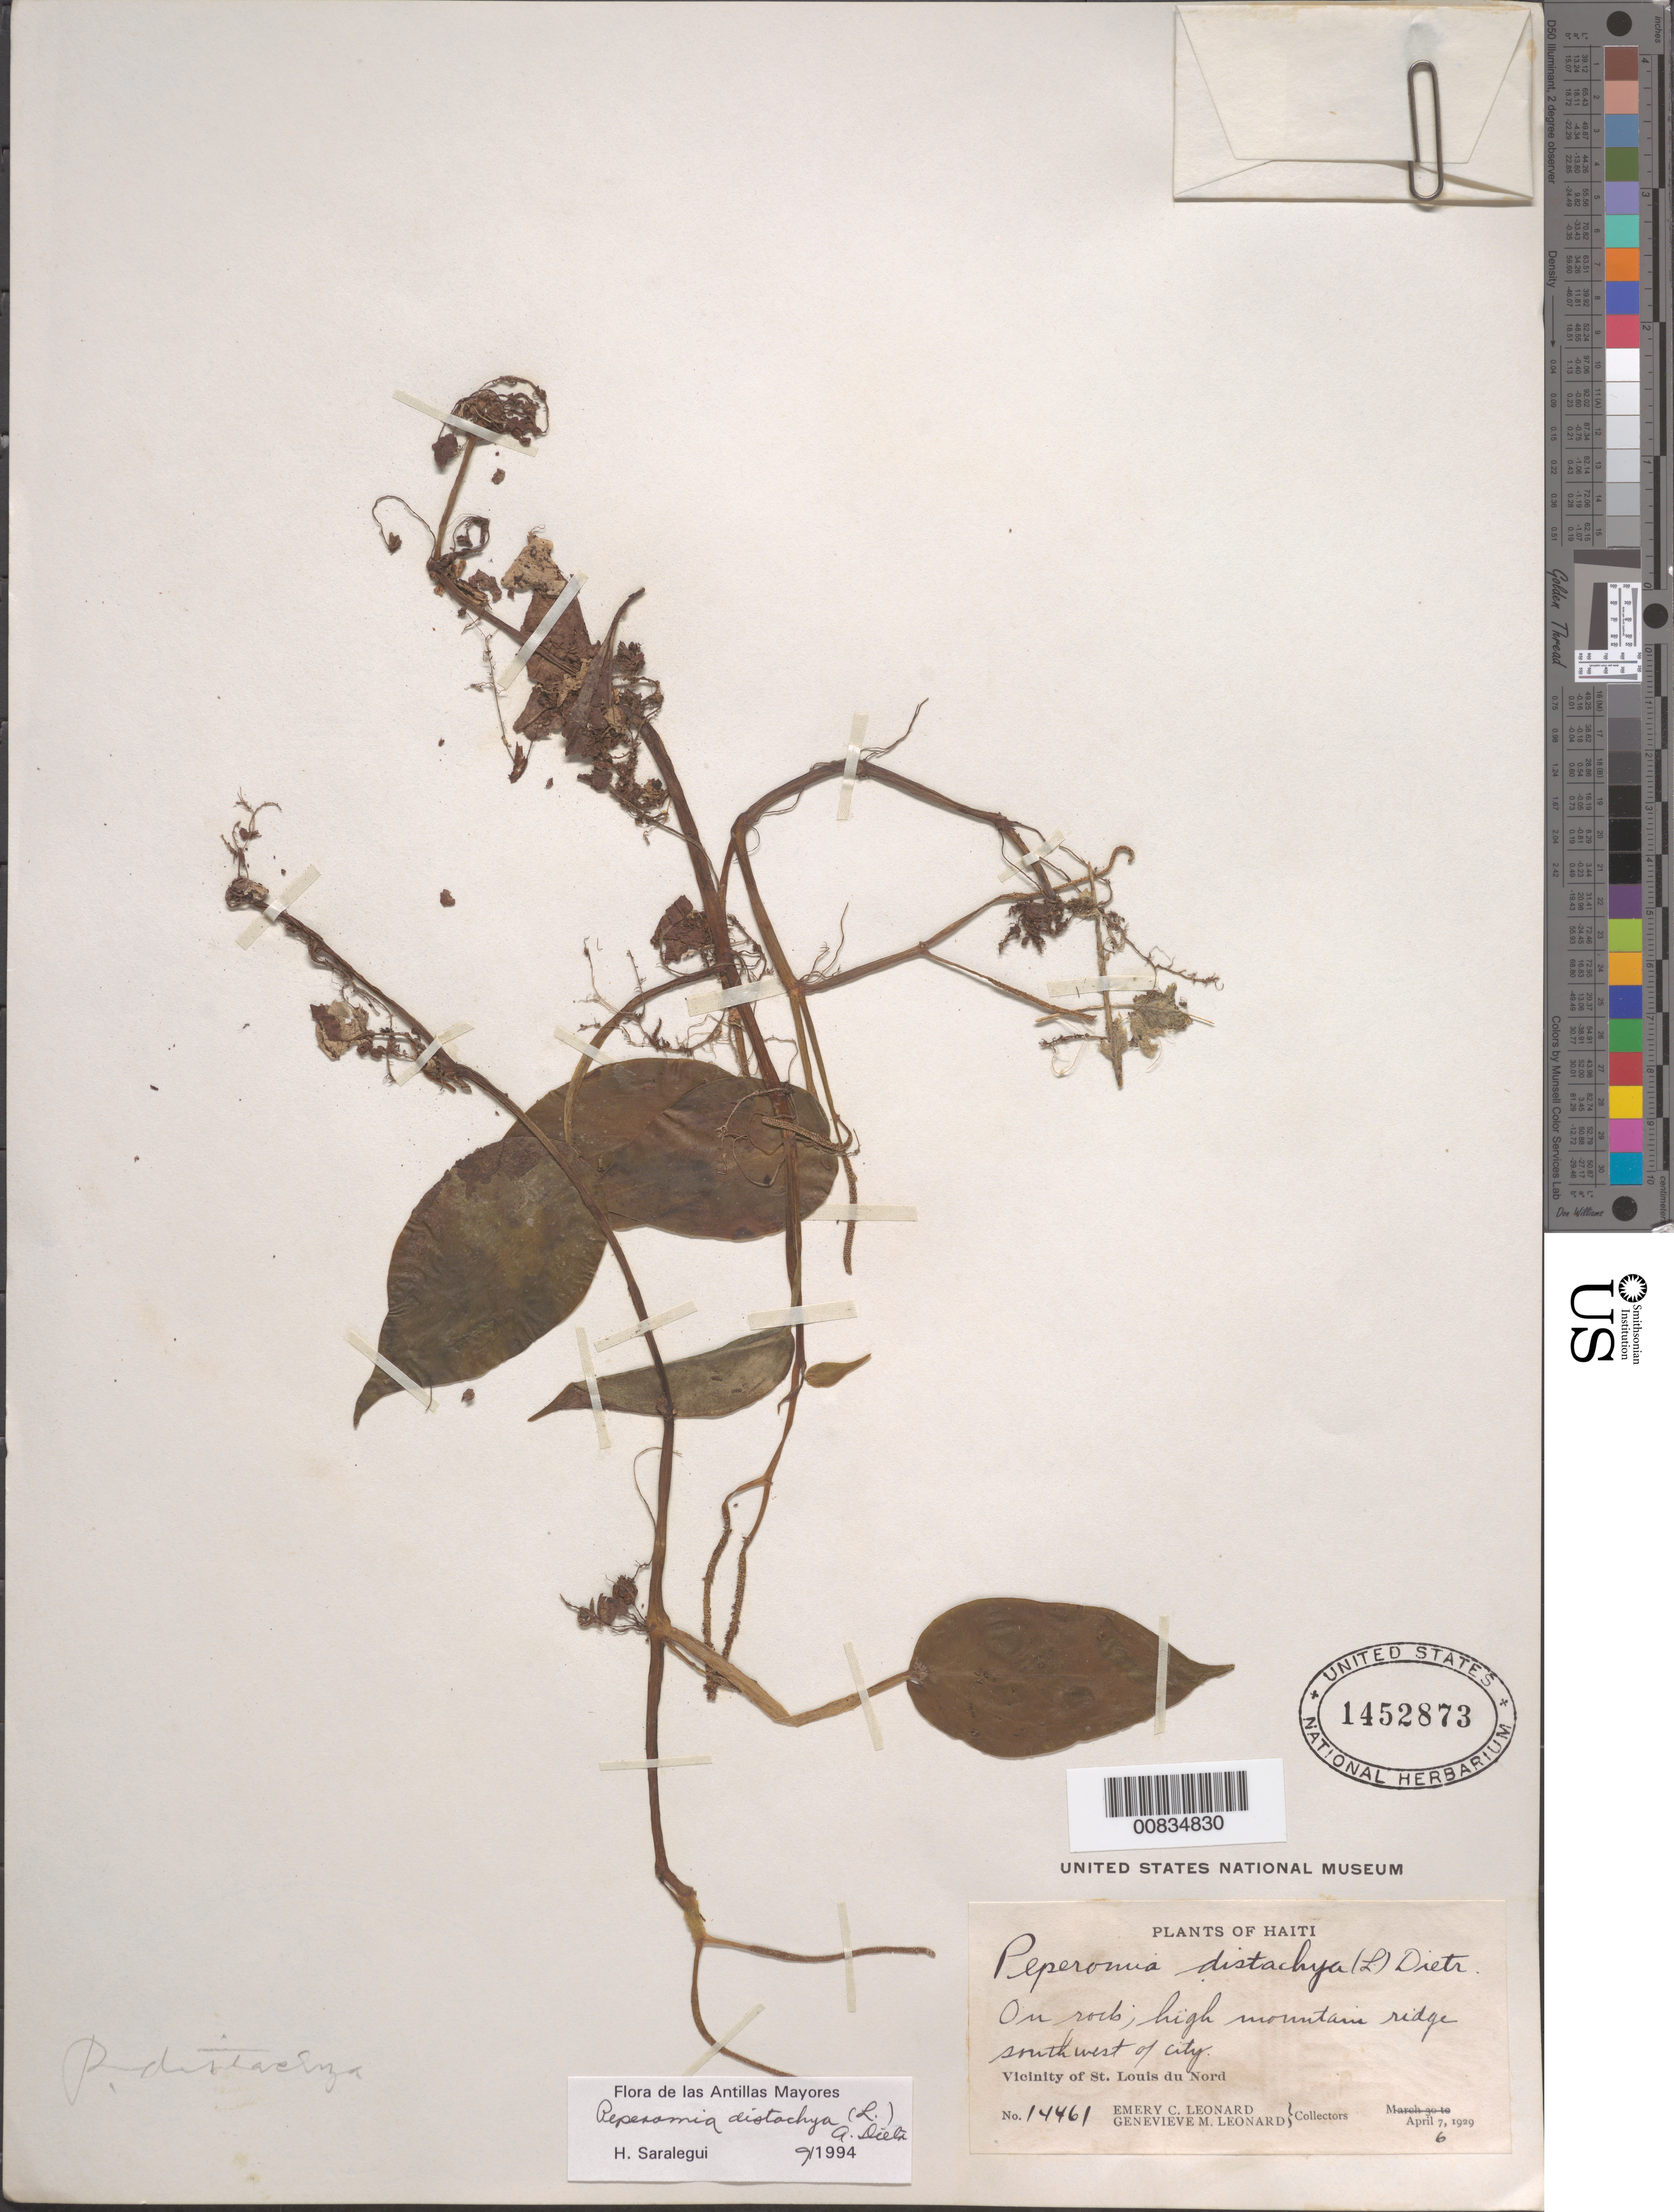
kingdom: Plantae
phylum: Tracheophyta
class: Magnoliopsida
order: Piperales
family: Piperaceae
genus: Peperomia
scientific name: Peperomia distachya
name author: (L.) A. Dietr.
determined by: Saralegui Boza, H., (HAJB), Jardin Botanico Nacional (Habana)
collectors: E. C. Leonard & G. M. Leonard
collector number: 14461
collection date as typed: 06 Apr 1929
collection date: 1929-04-06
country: Haiti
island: Hispaniola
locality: Vicinity of St. Louis du Nord. High mountain ridge southwest of city.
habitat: On rocks.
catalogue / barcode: US 1452873